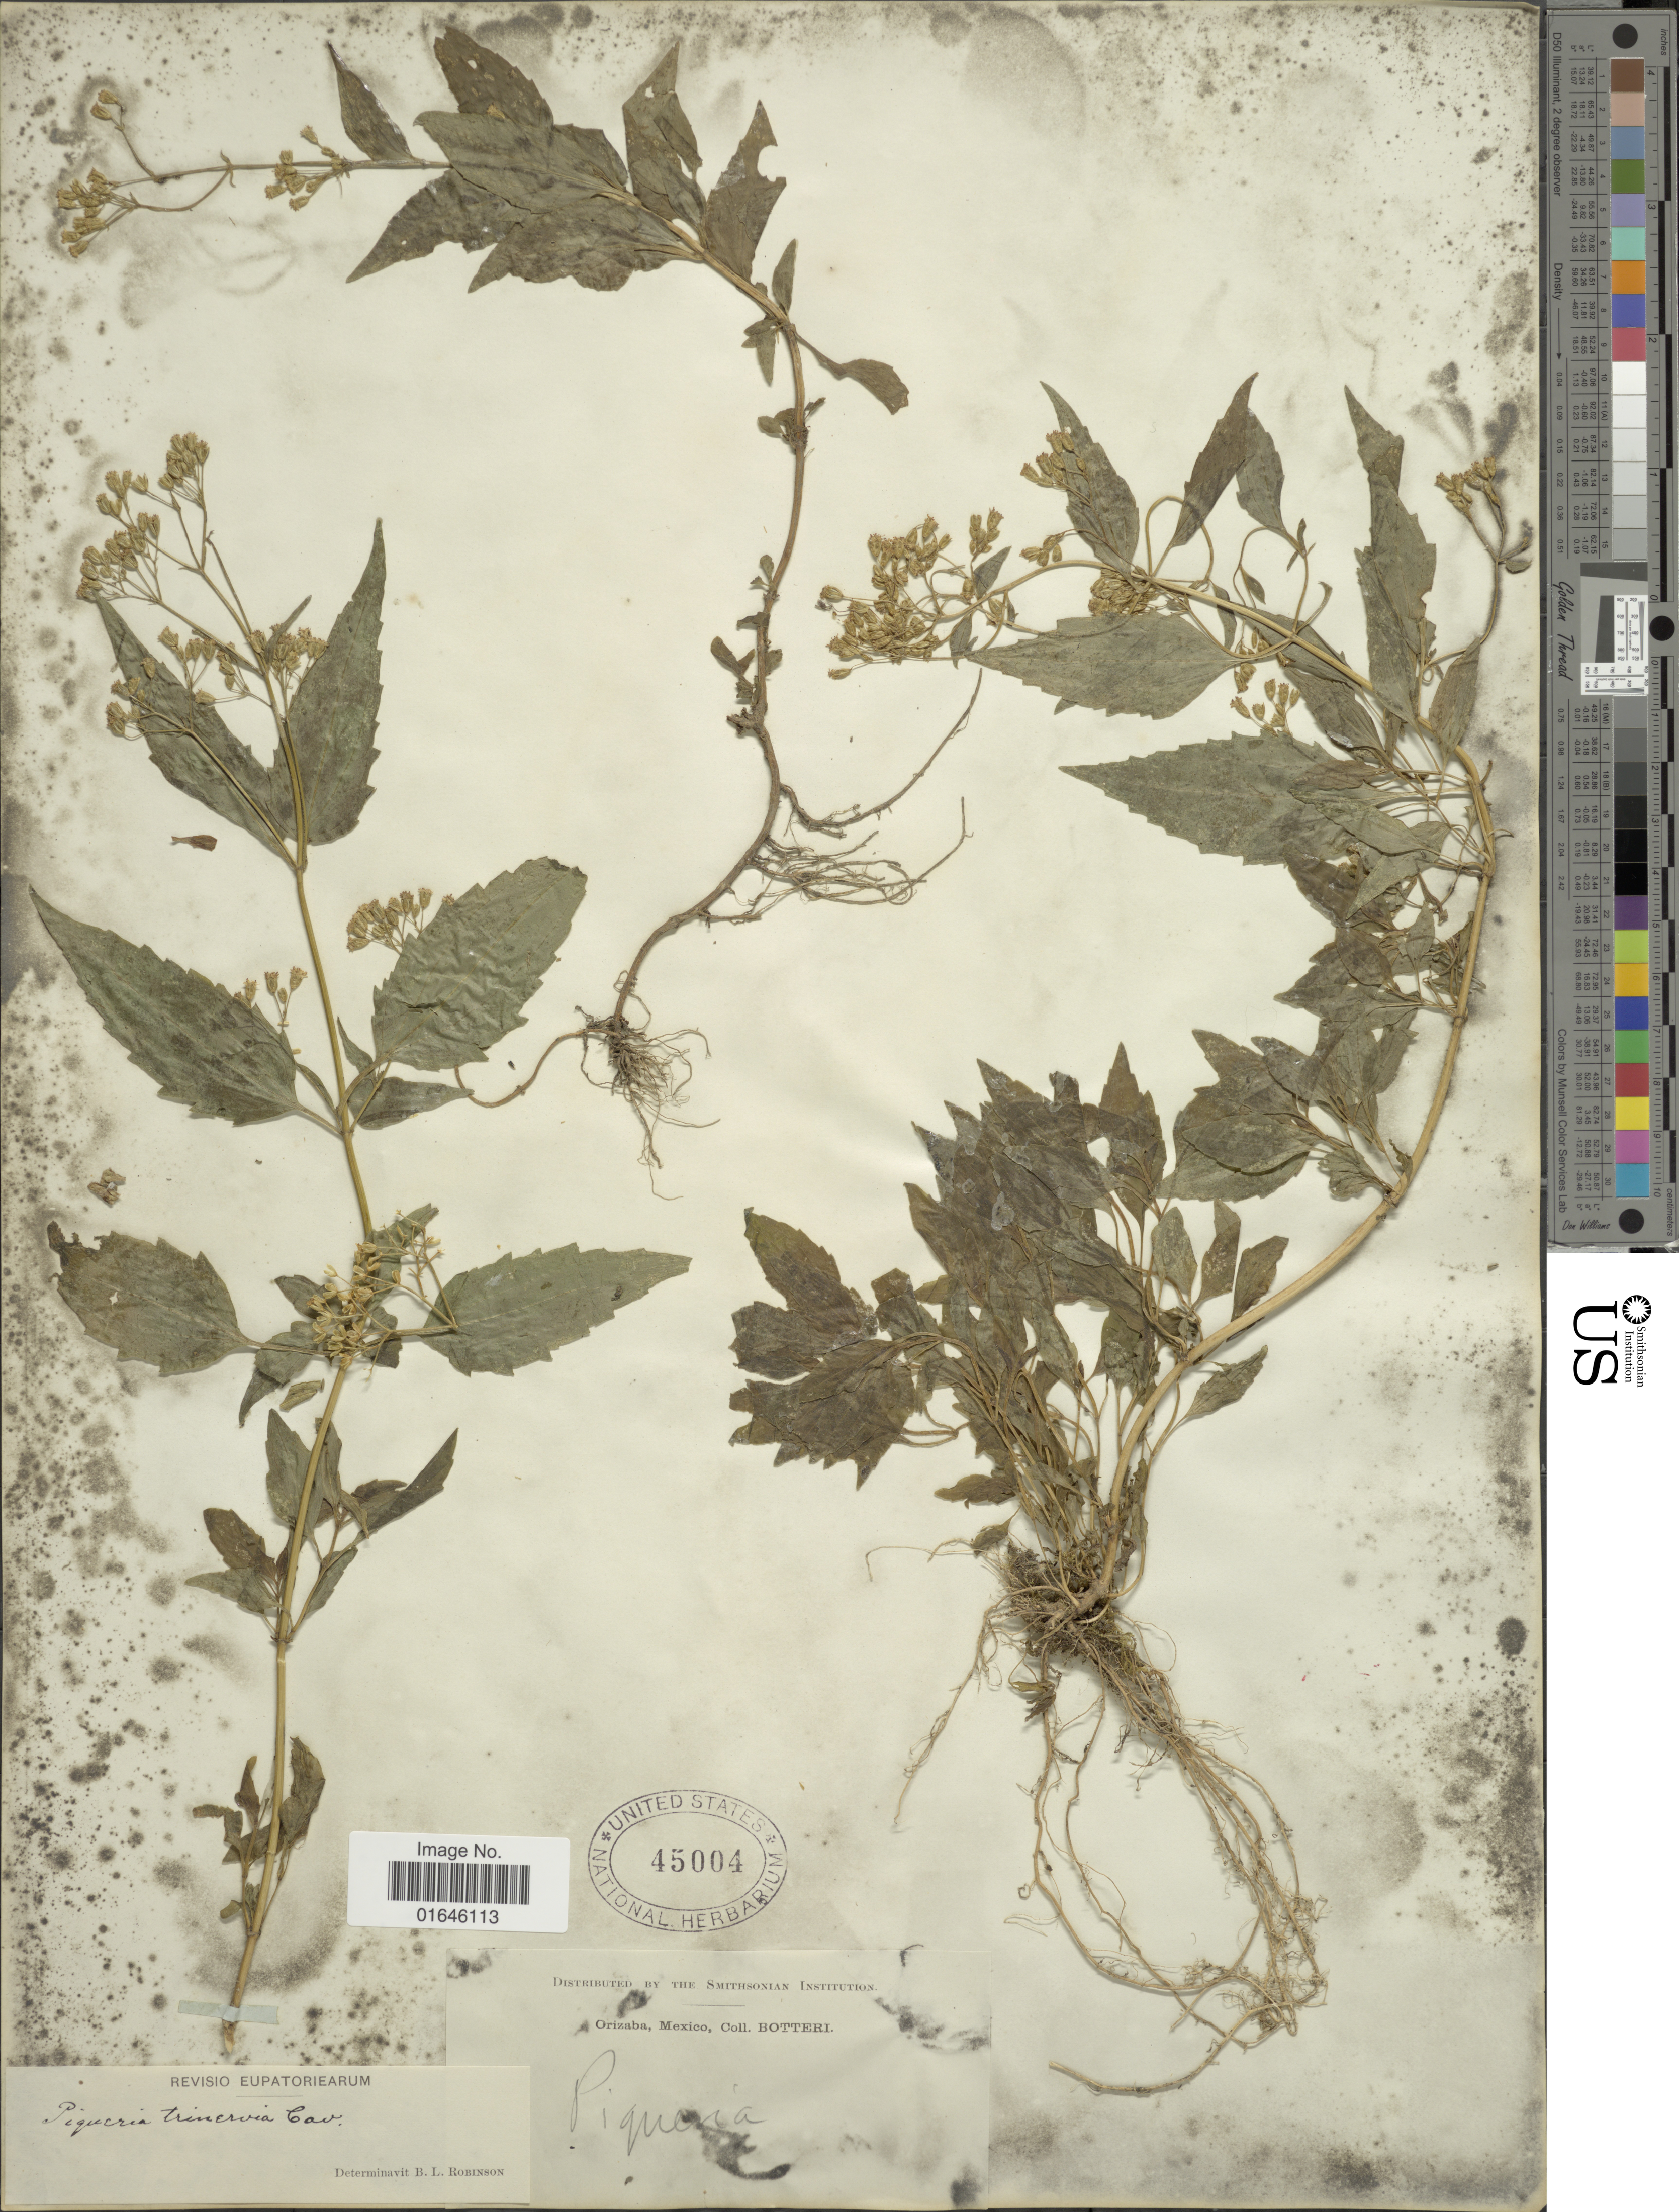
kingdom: Plantae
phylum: Tracheophyta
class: Magnoliopsida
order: Asterales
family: Asteraceae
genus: Piqueria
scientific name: Piqueria trinervia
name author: Cav.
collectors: -. Botteri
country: Mexico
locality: Orizaba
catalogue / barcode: US 45004